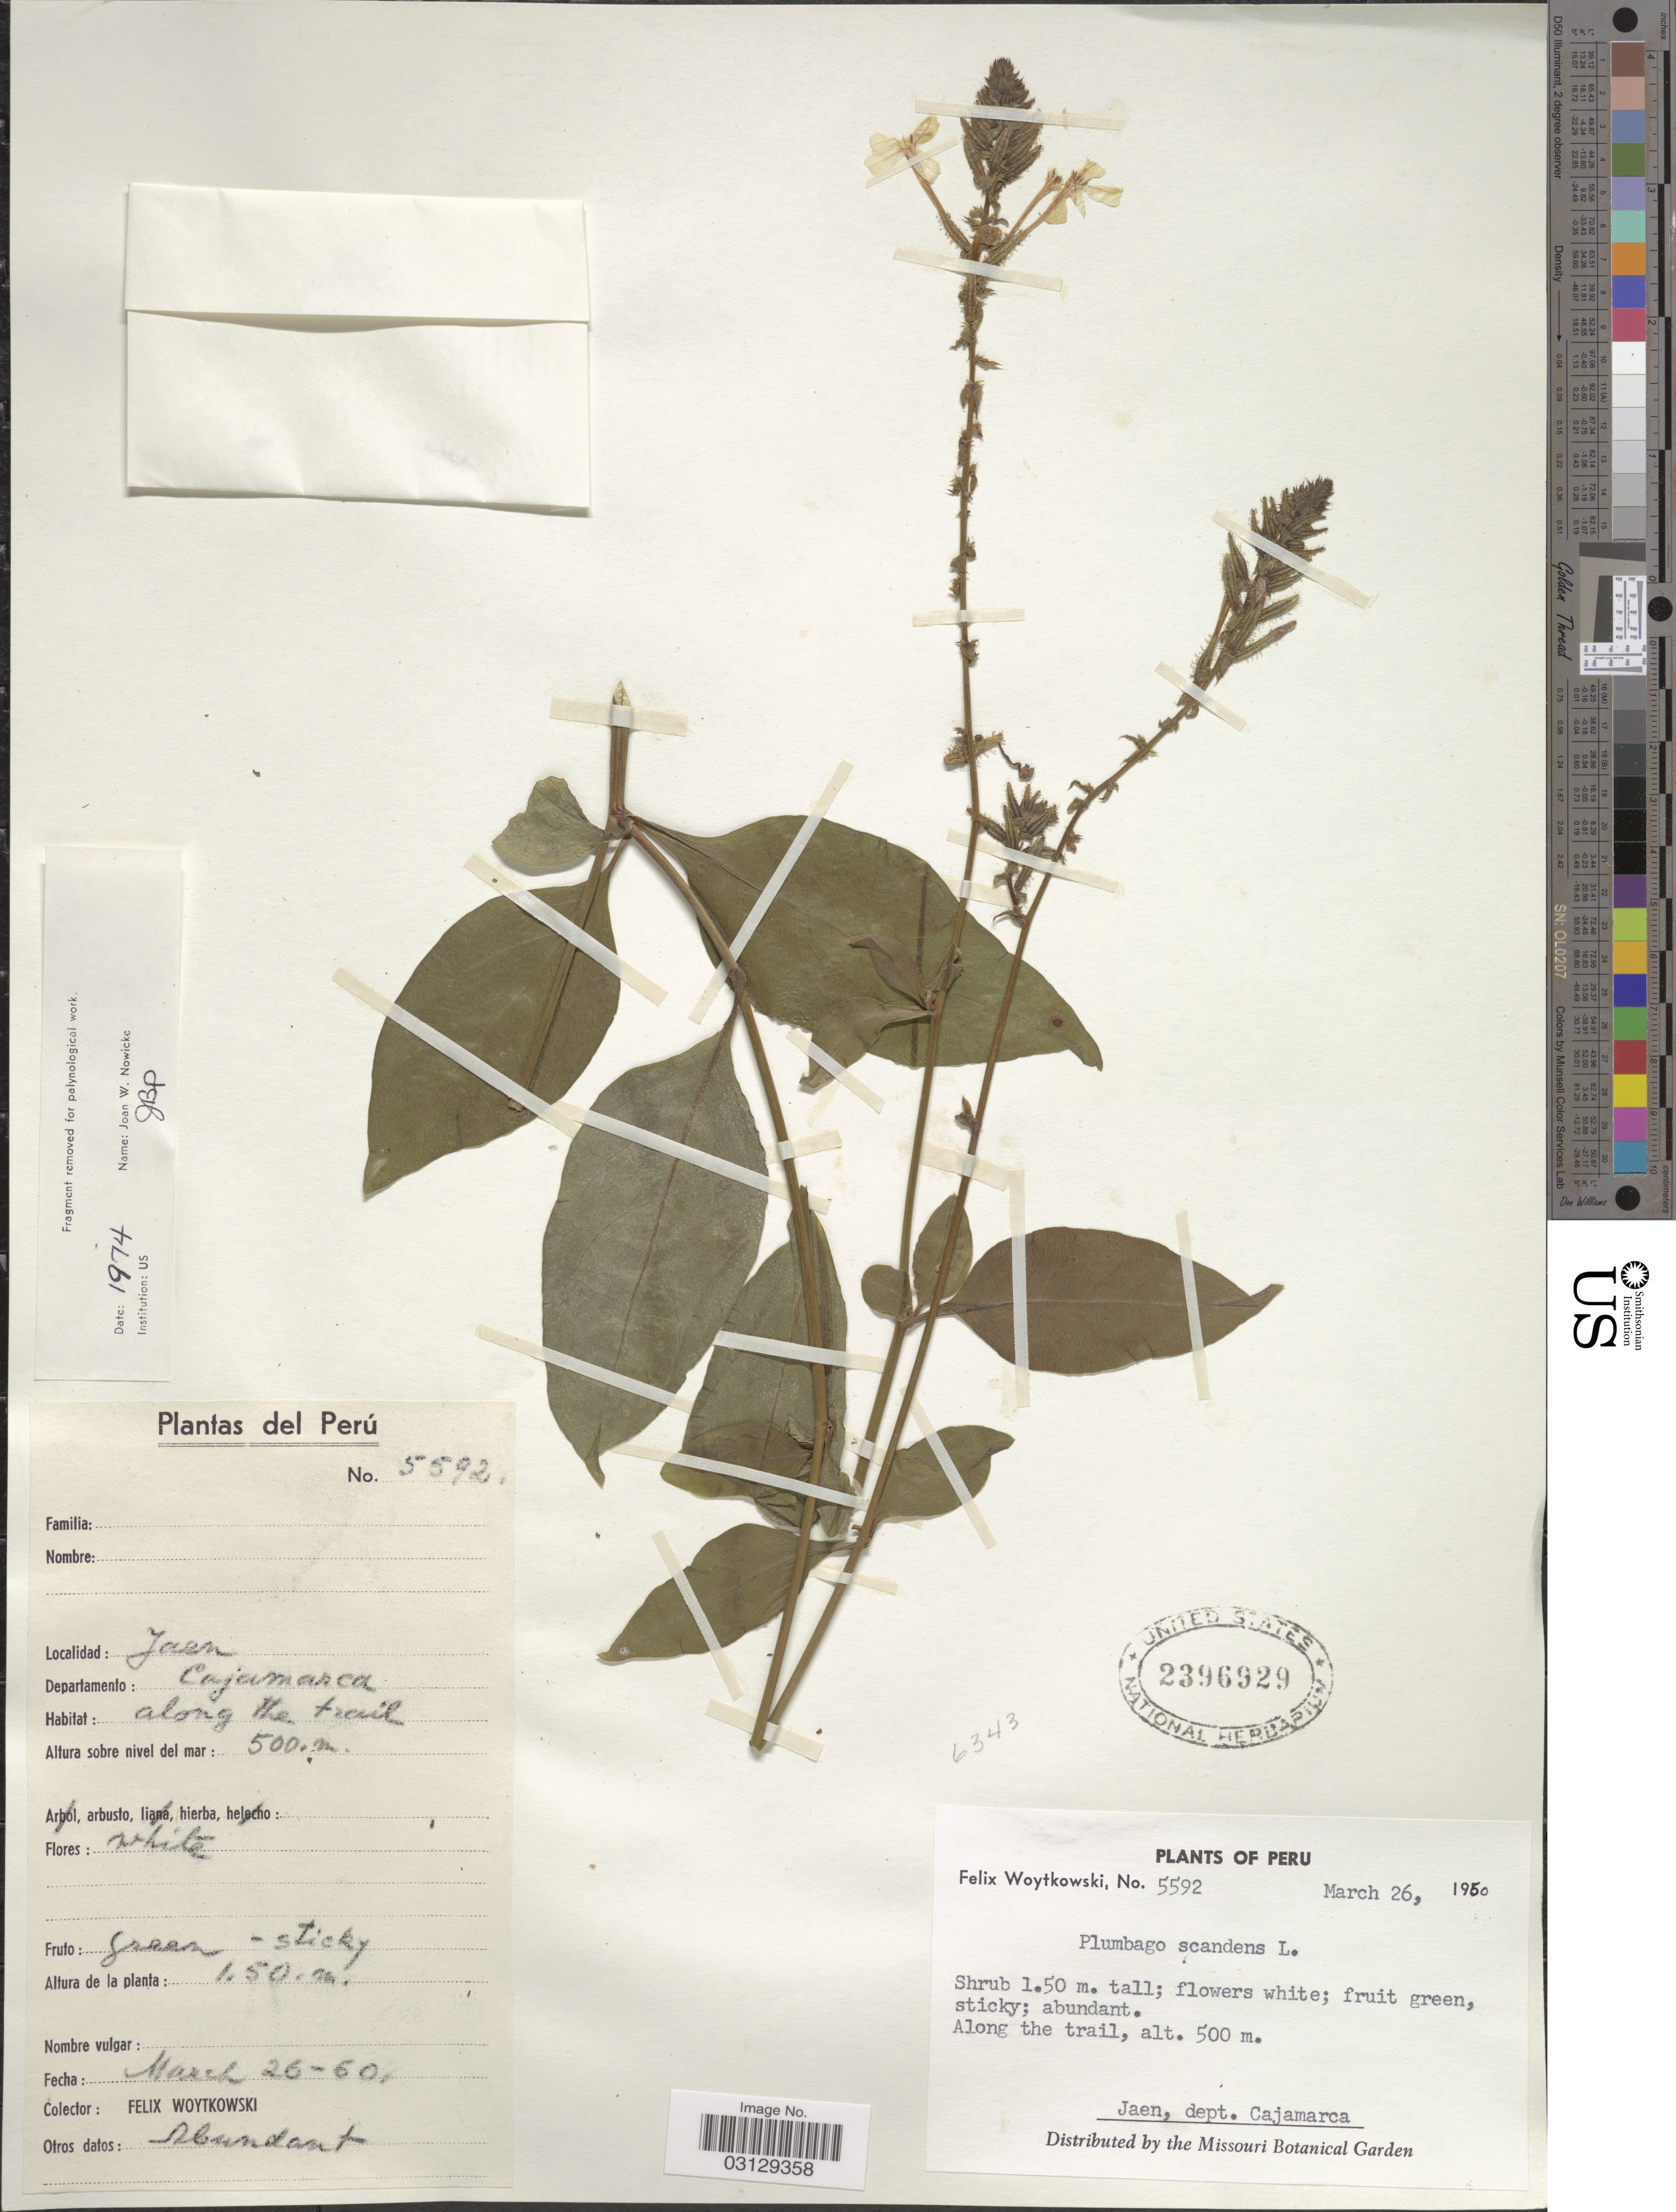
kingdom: Plantae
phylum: Tracheophyta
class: Magnoliopsida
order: Caryophyllales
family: Plumbaginaceae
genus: Plumbago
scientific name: Plumbago scandens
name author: L.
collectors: F. Woytkowski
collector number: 5592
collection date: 1960-03-26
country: Peru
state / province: Cajamarca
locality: Jaen. Departamento: Cajamarca. Along the trail.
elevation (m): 500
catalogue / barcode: US 2396929